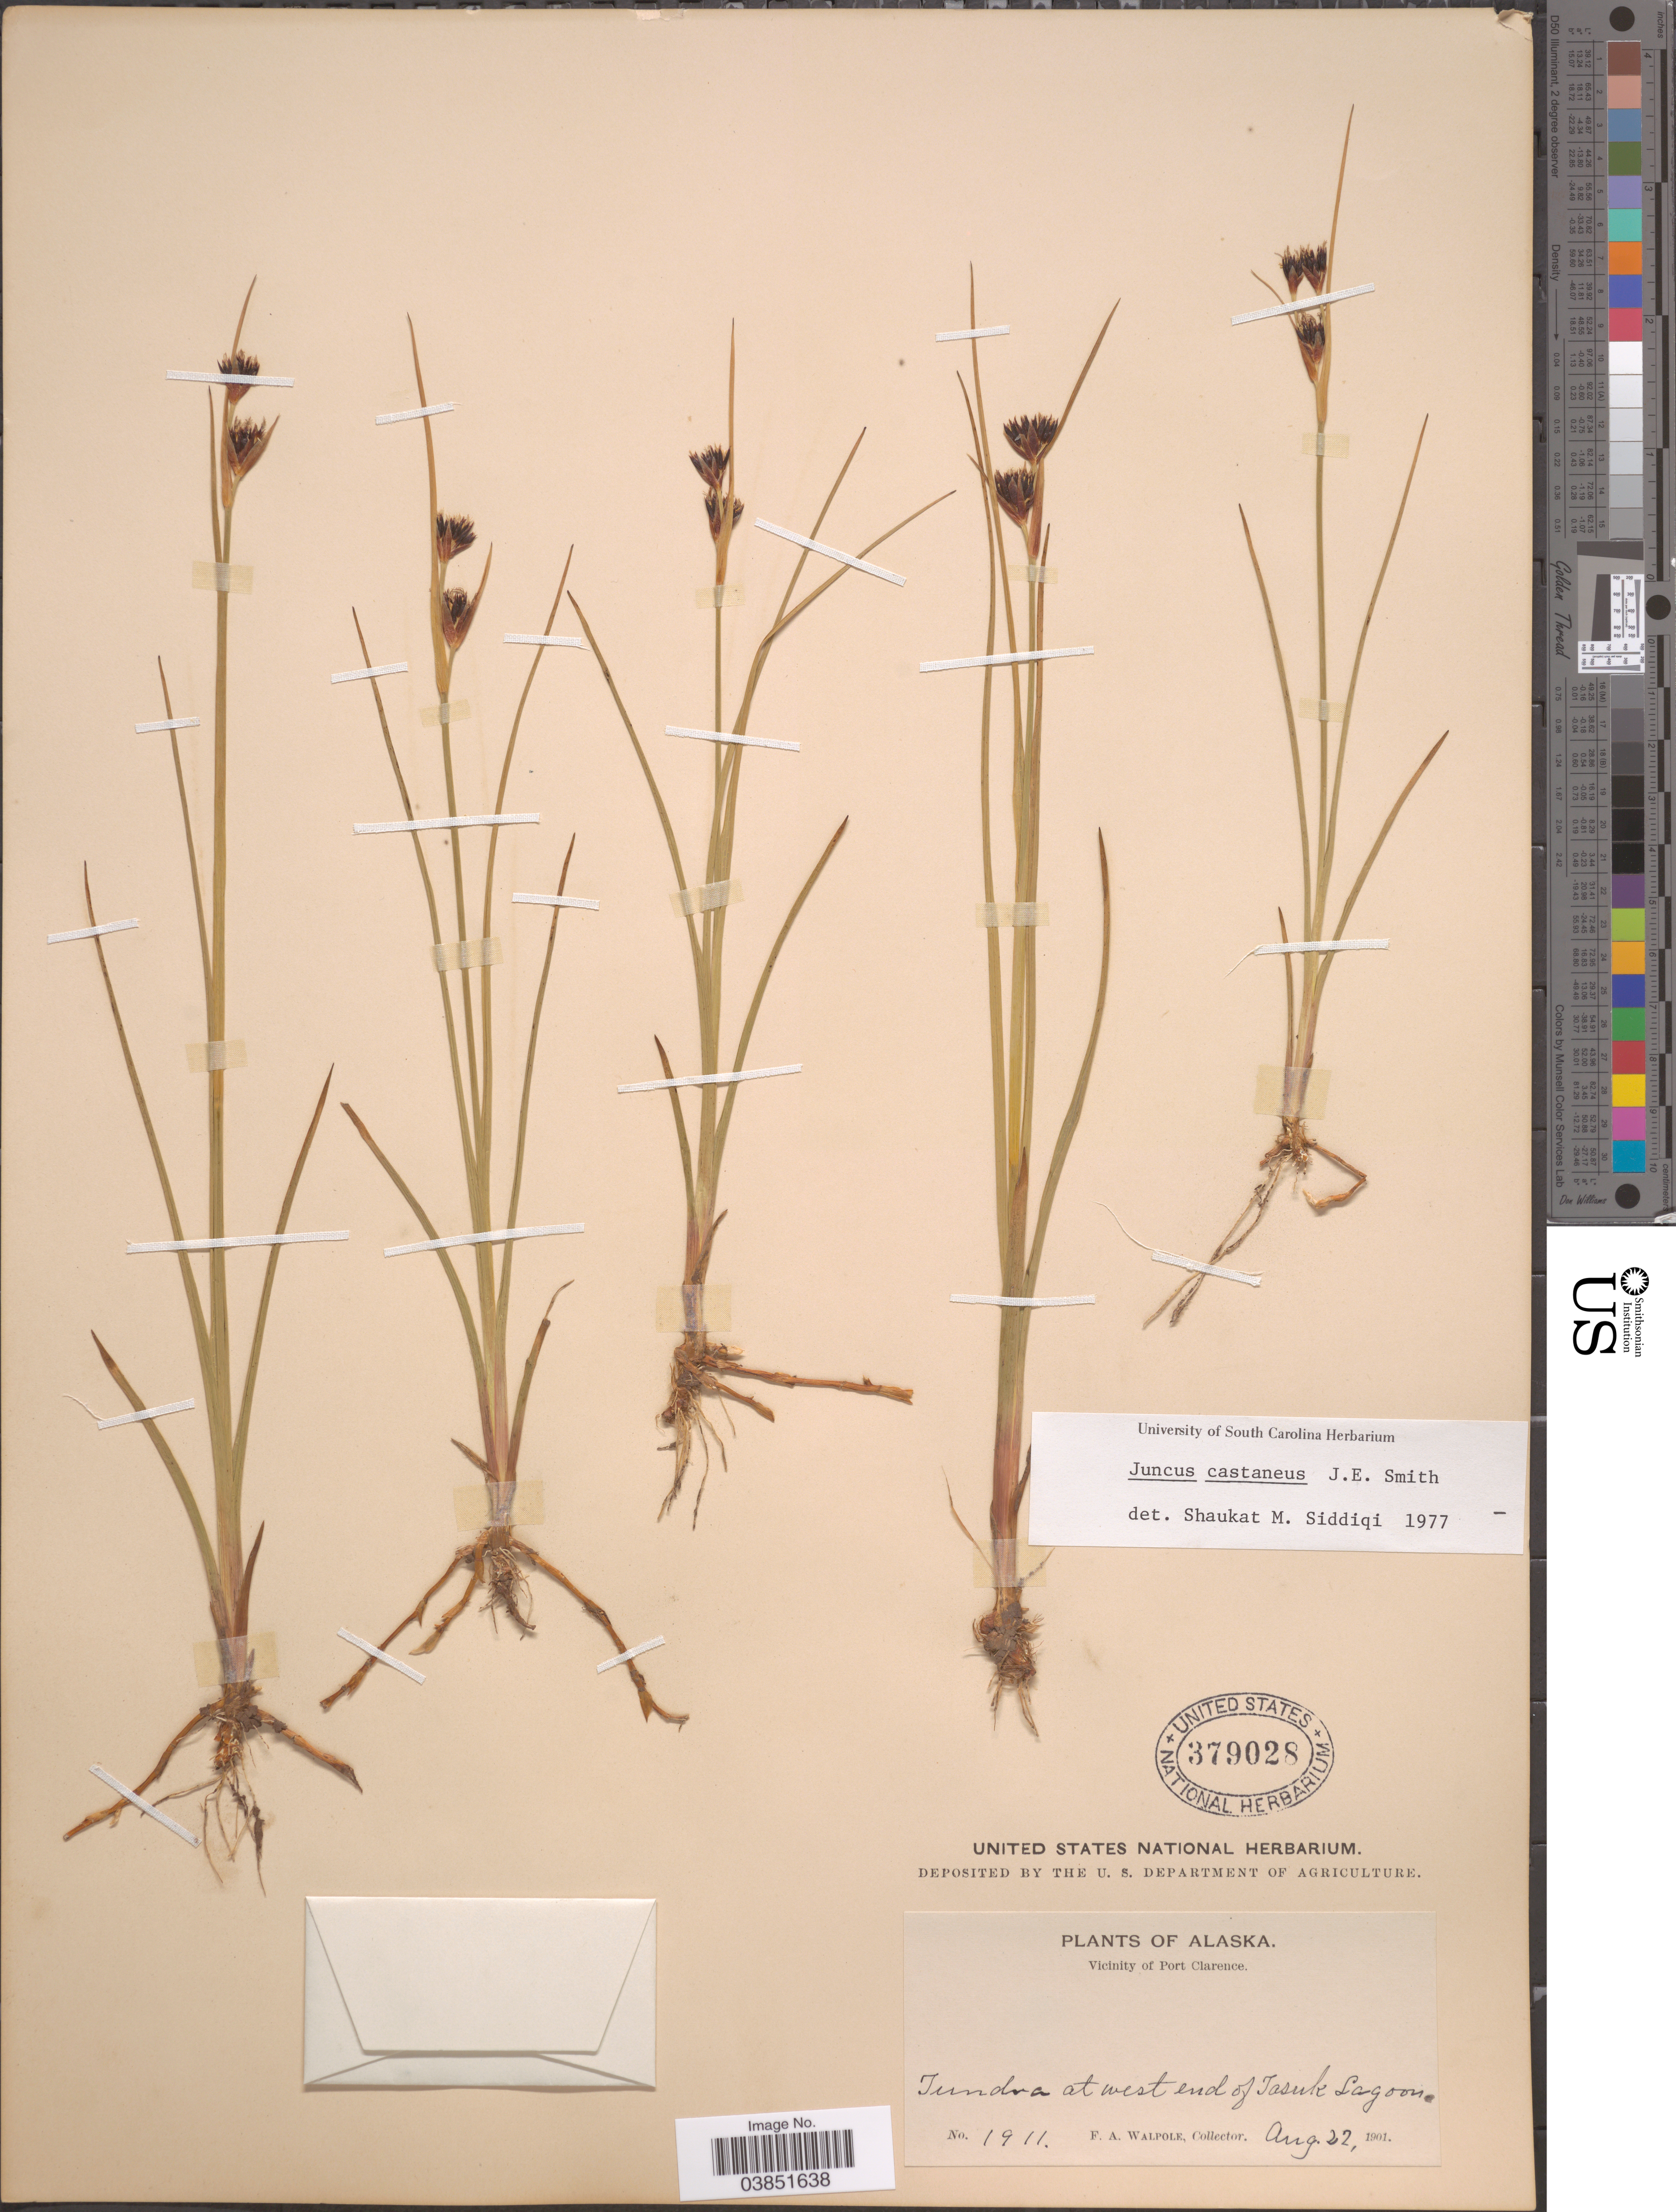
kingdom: Plantae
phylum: Tracheophyta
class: Liliopsida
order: Poales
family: Juncaceae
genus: Juncus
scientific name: Juncus castaneus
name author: Sm.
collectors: F. Walpole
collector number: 1911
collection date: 1901-08-22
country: United States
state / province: Alaska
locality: Vicinity of Port Clarence. Tundra at west end of Tasuk Lagoon.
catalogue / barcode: US 379028